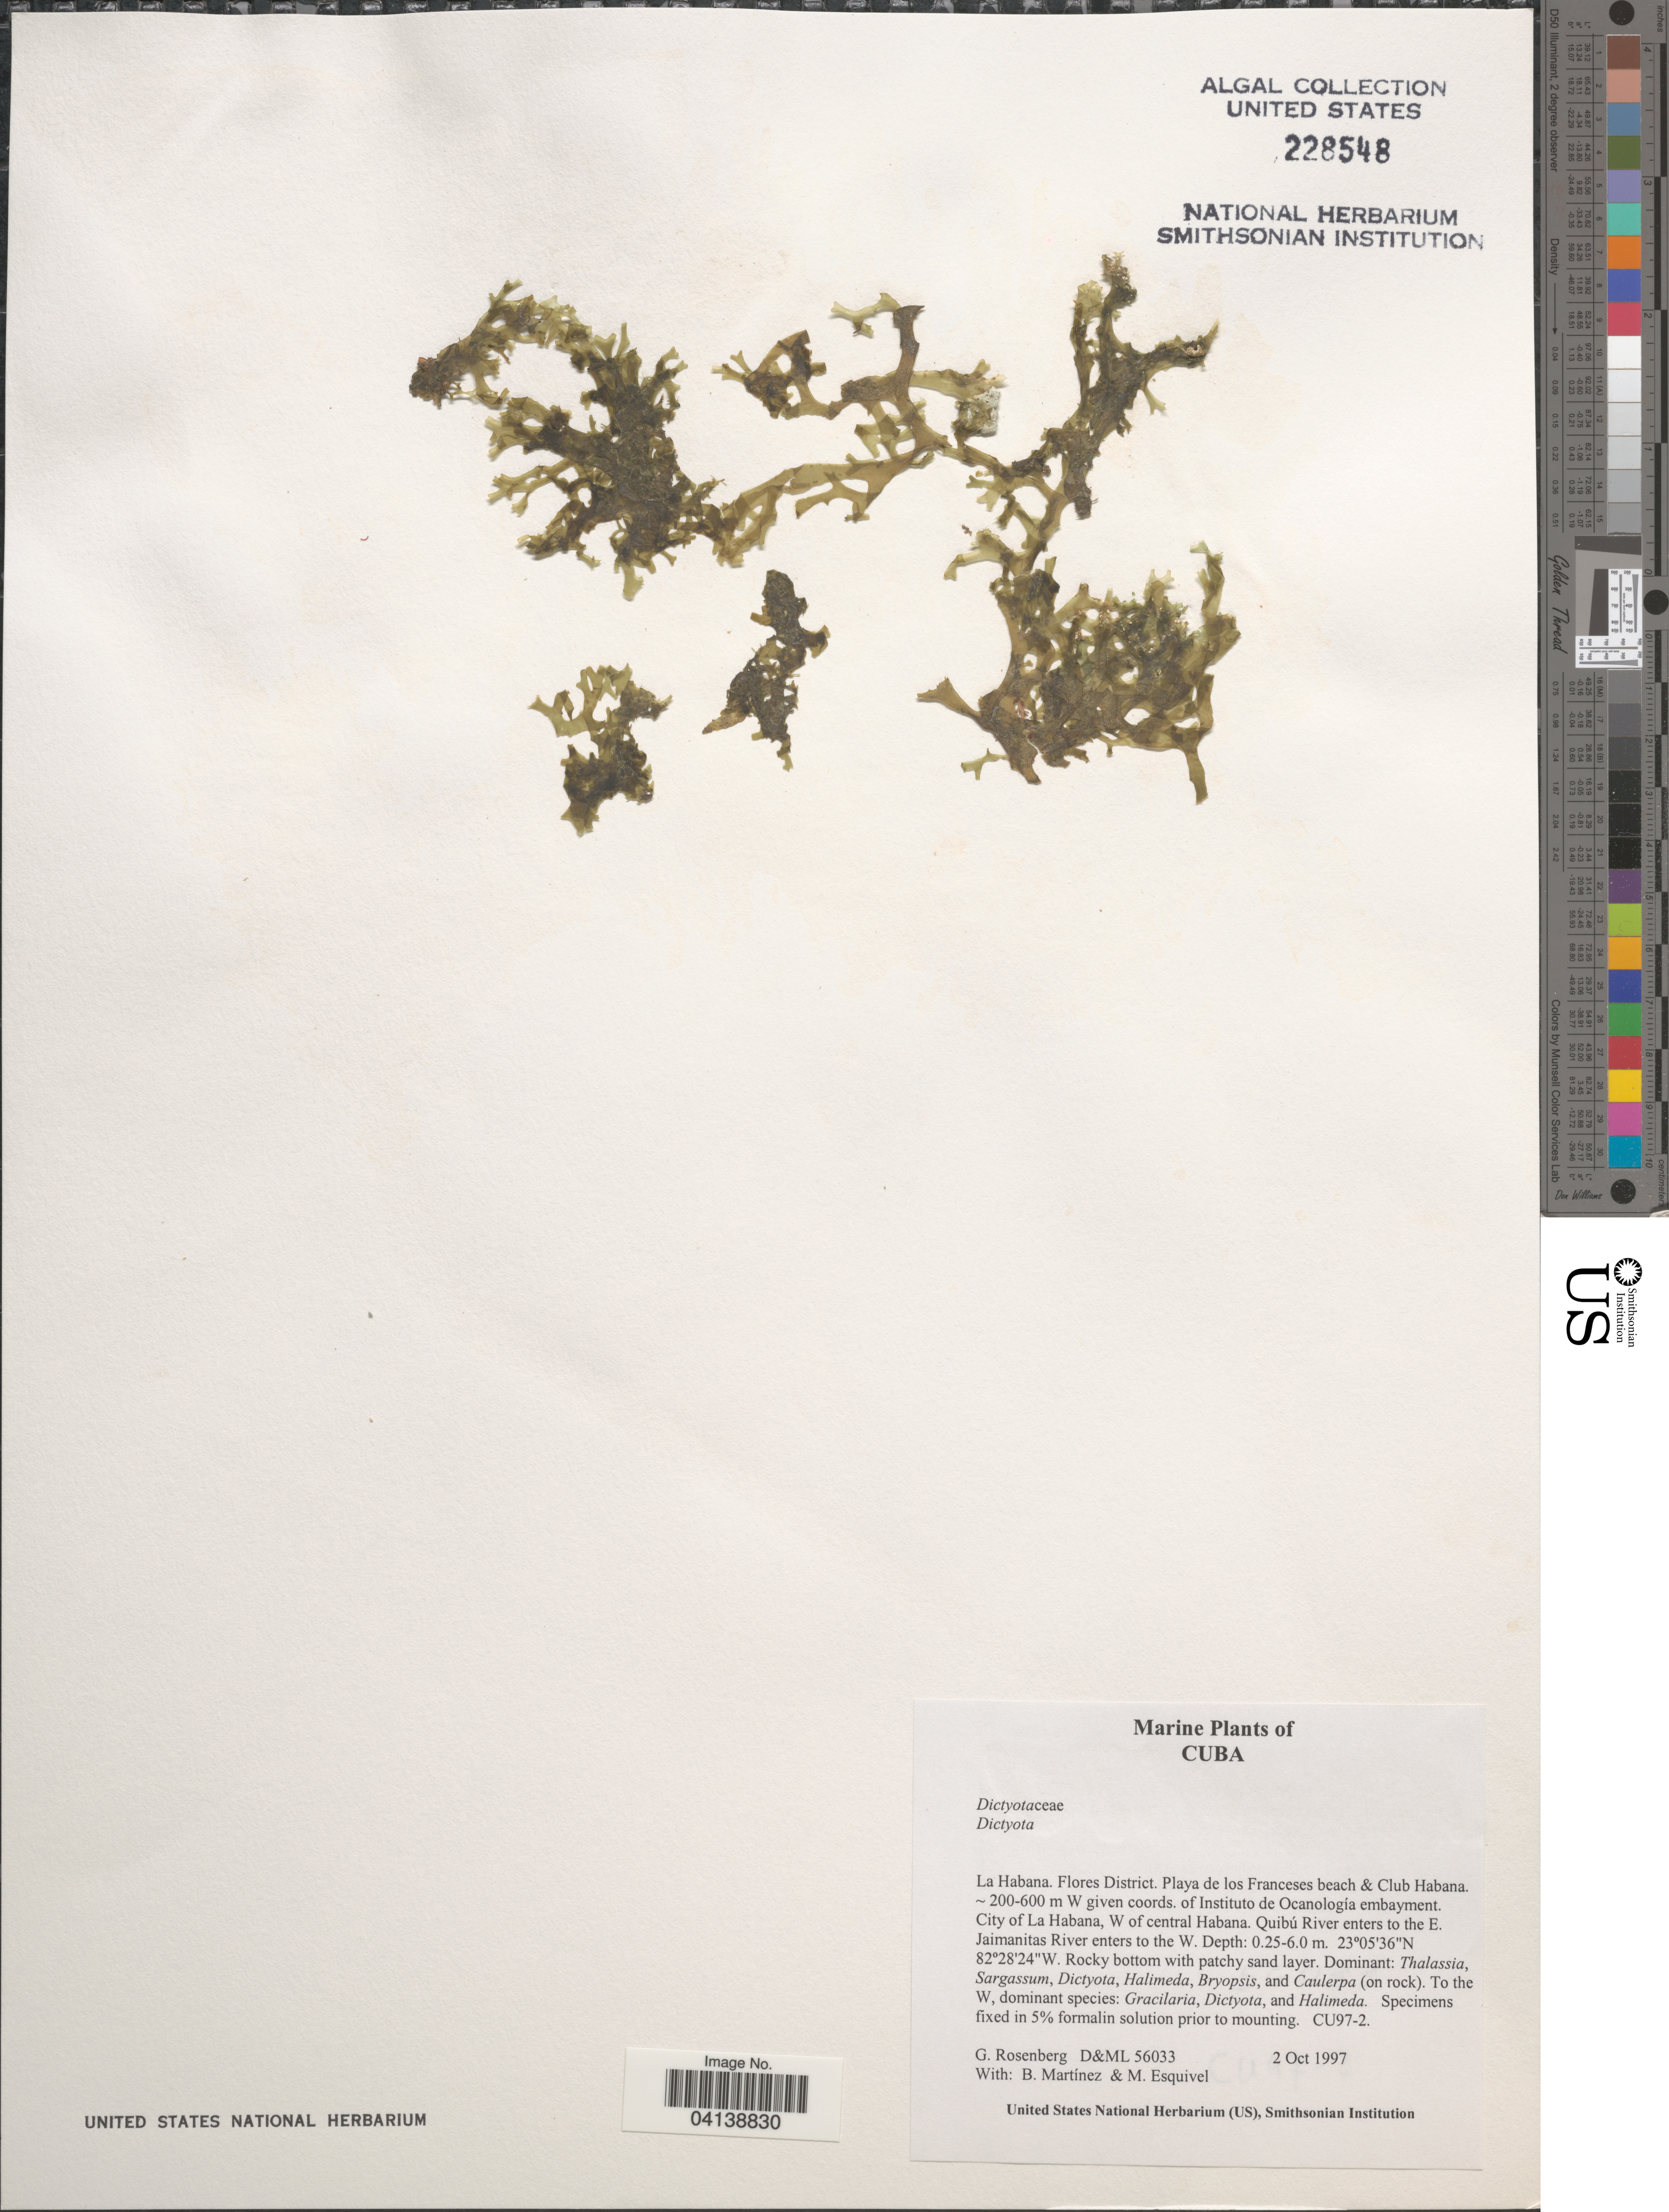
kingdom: Chromista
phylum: Ochrophyta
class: Phaeophyceae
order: Dictyotales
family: Dictyotaceae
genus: Dictyota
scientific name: Dictyota sp.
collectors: G. Rosenberg, B. Martinez & M. Esquivel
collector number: D&ML56033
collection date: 1997-10-02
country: Cuba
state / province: La Habana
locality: Flores District. Playa de los Franceses beach & Club Habana. W given coords. of Instituto de Oceanología embayment. City of La Habana, W of central Havana. Quibú River enters to the E. Jaimanitas River enters to the W.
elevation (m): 200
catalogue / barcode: US 228548